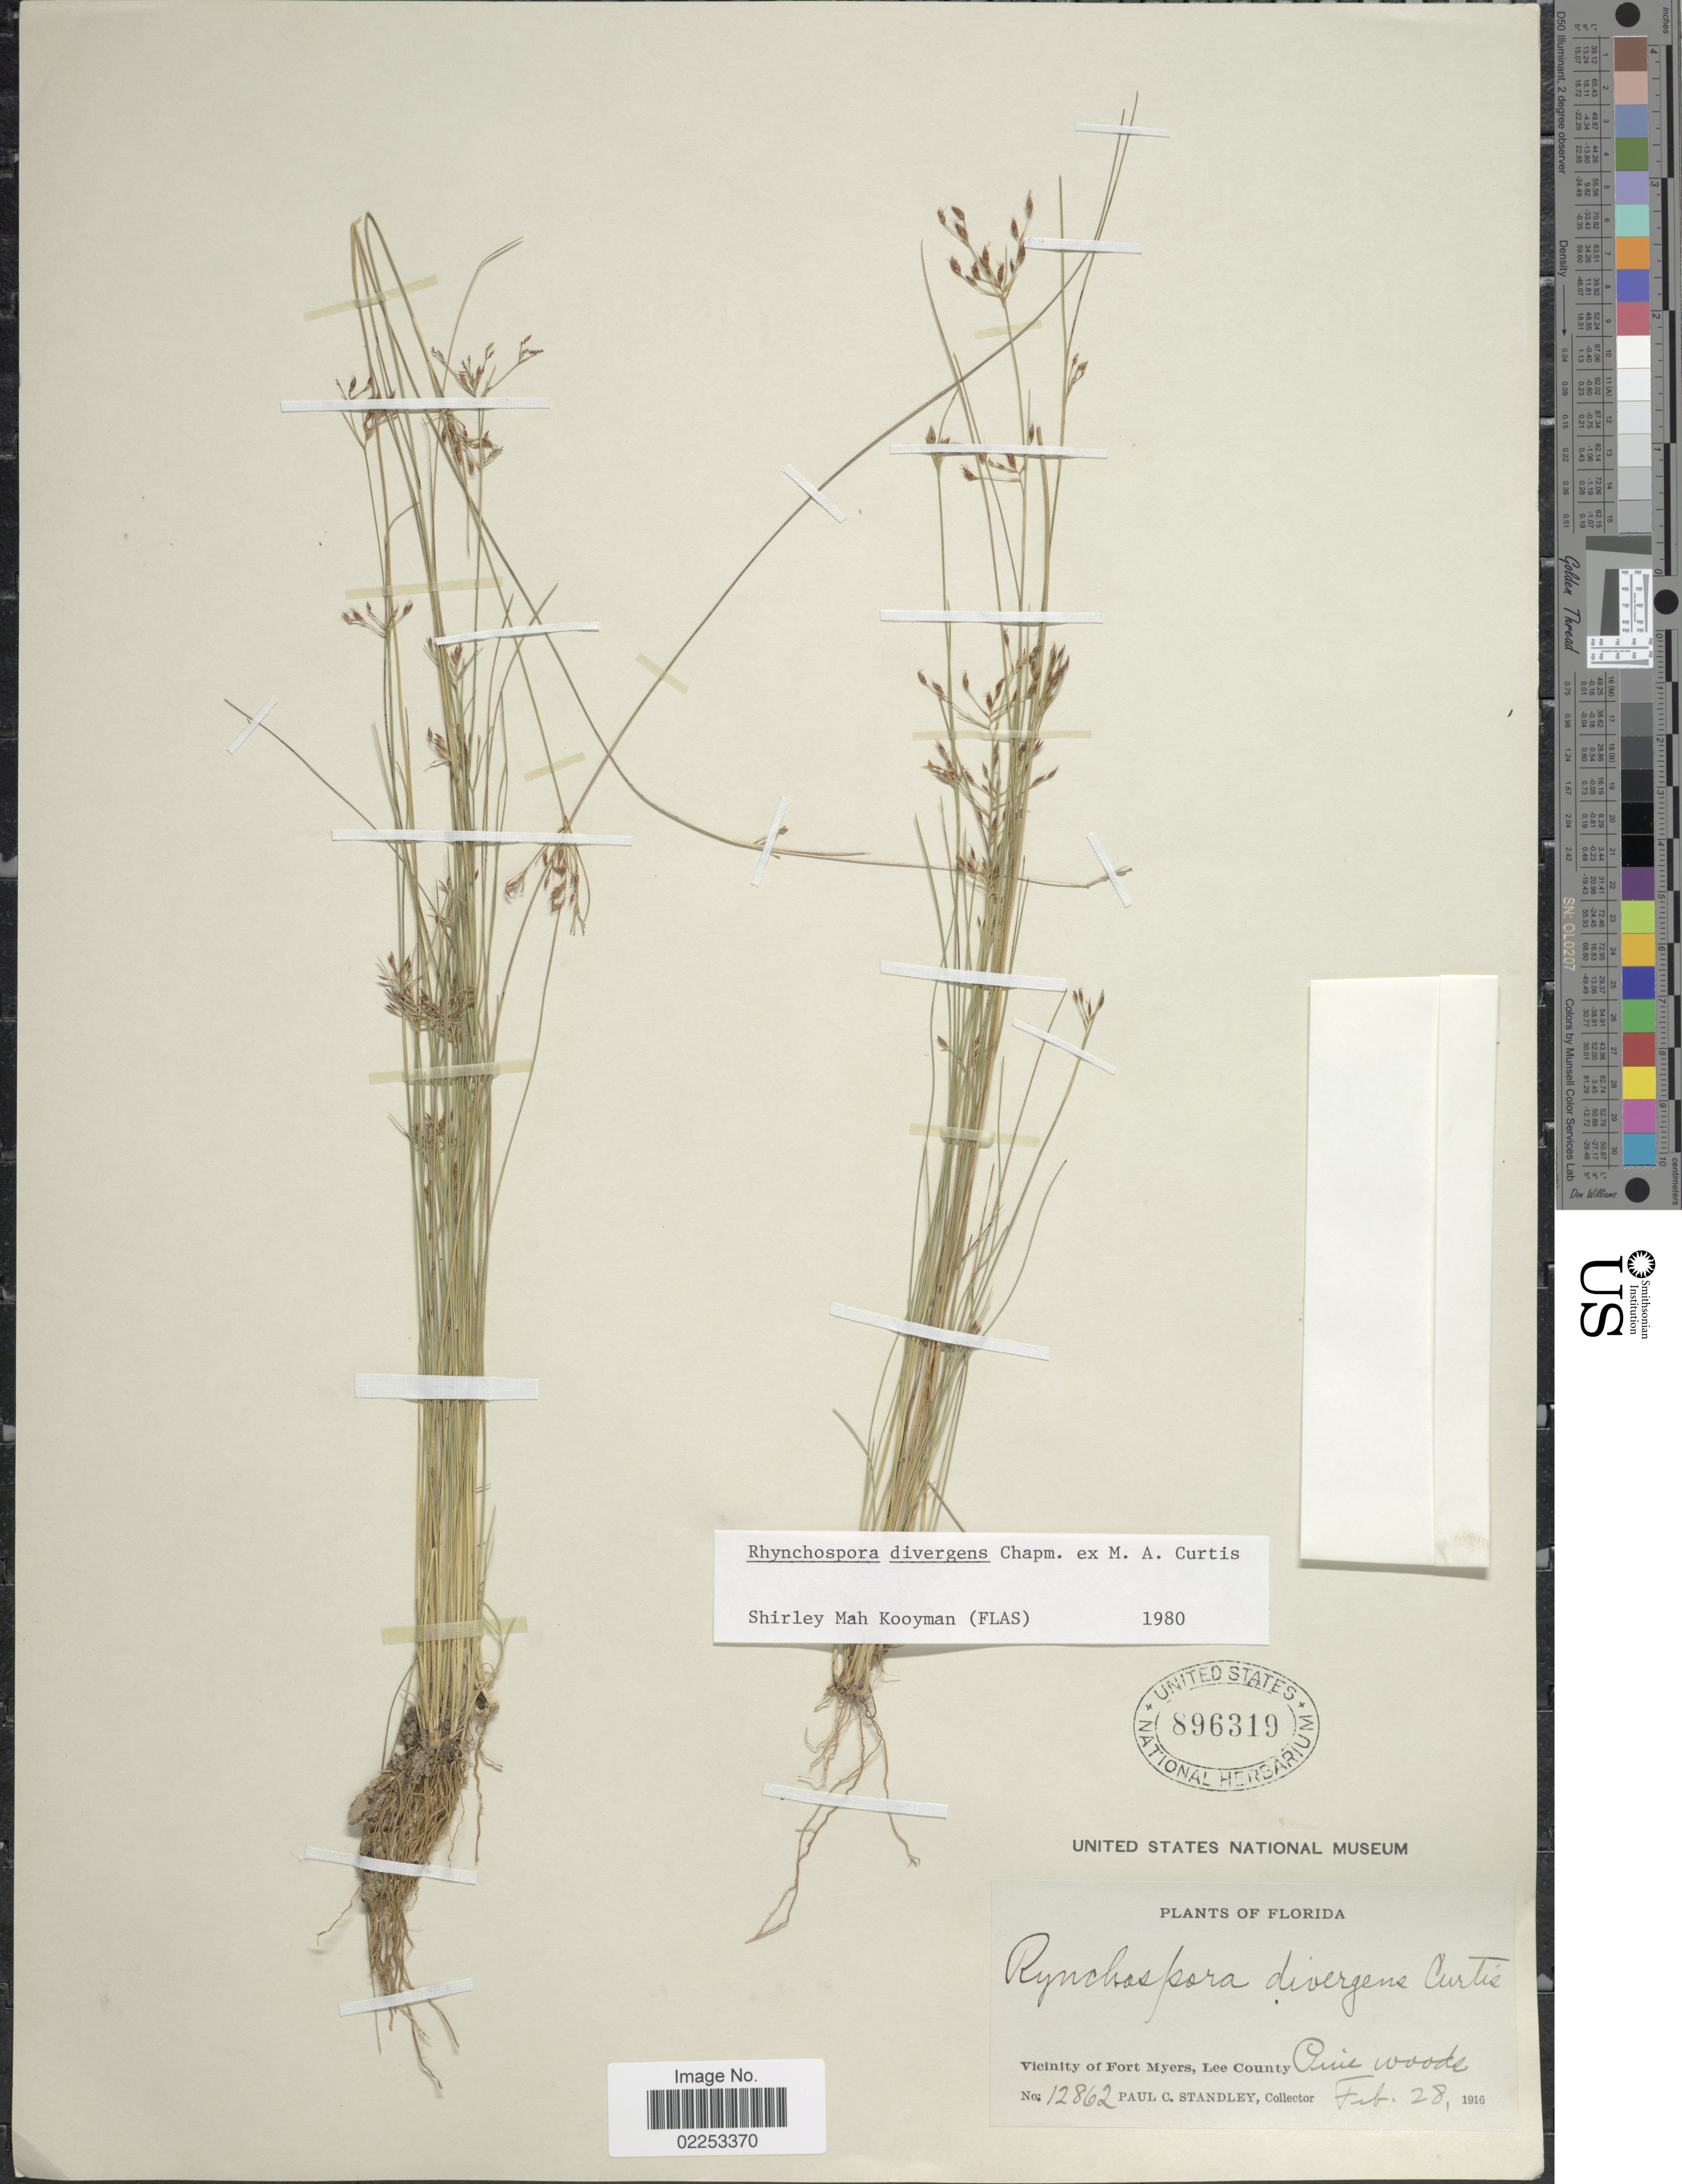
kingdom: Plantae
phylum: Tracheophyta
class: Liliopsida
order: Poales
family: Cyperaceae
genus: Rhynchospora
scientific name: Rhynchospora divergens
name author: Chapm. ex M.A. Curtis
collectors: P. C. Standley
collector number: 12862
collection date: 1916-02-28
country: United States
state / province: Florida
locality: Vicinity of Fort Meyers, Lee County, Pine woods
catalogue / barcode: US 896319